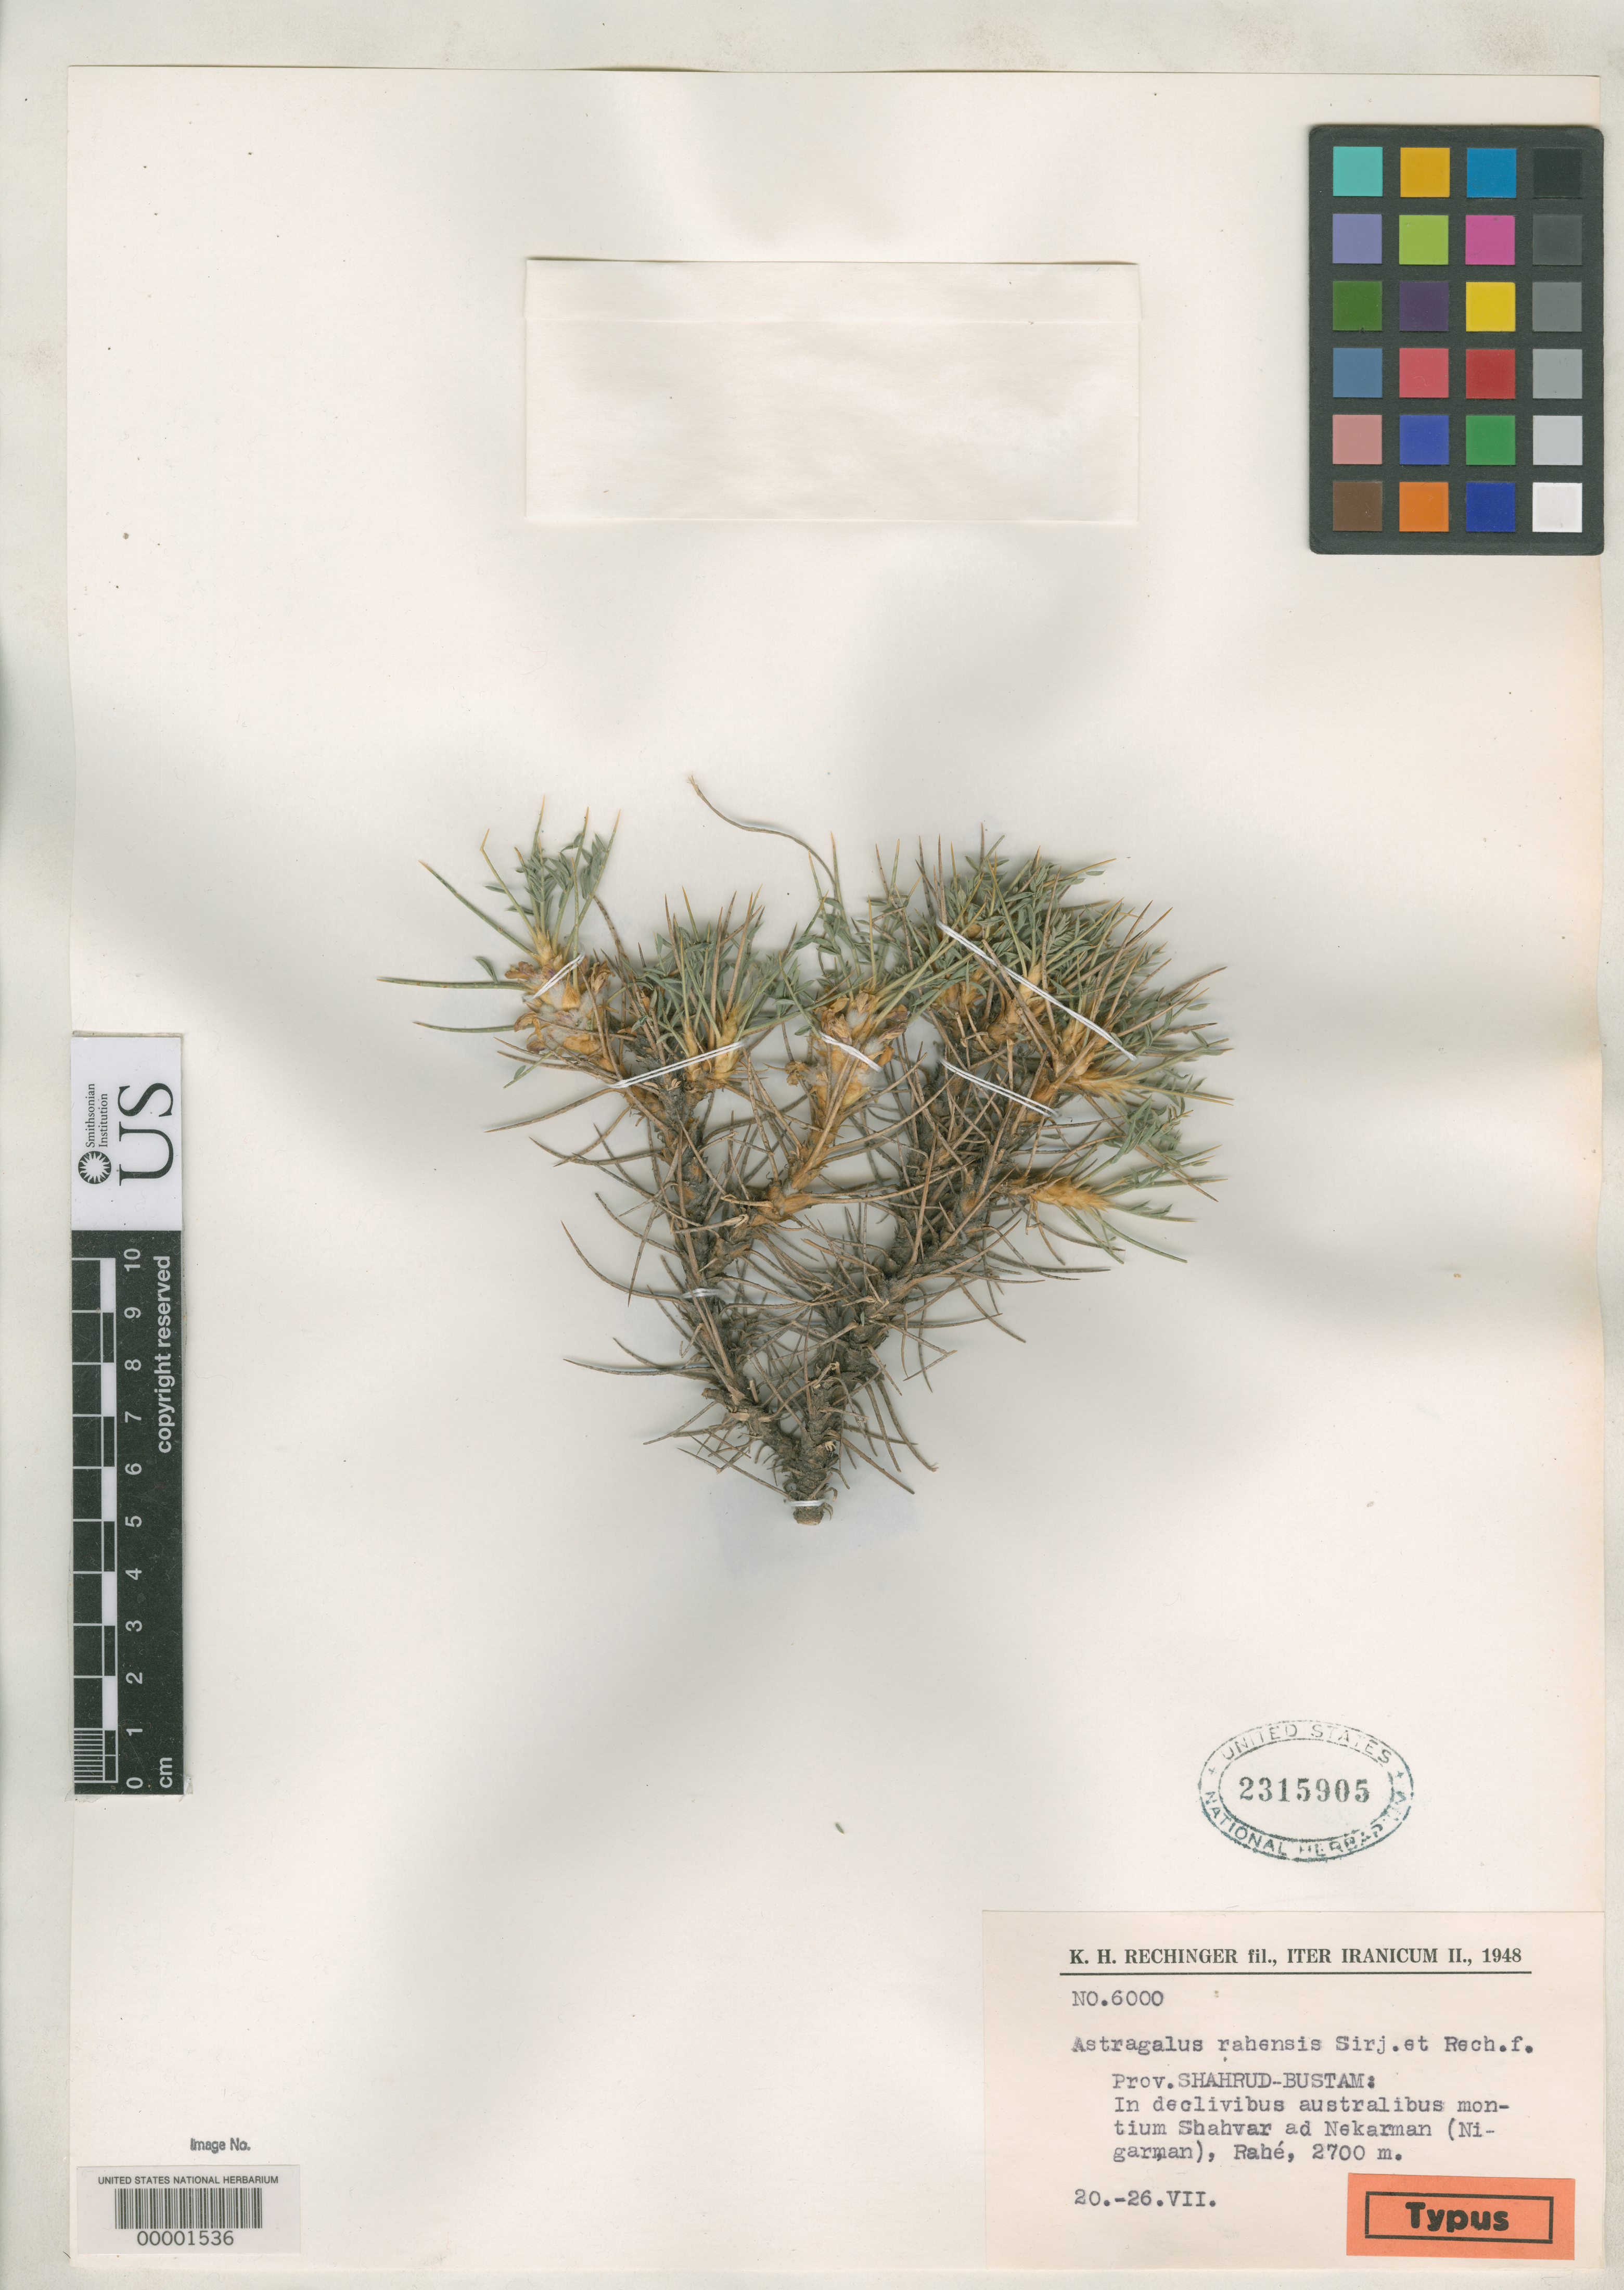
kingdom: Plantae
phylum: Tracheophyta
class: Magnoliopsida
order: Fabales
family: Fabaceae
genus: Astragalus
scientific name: Astragalus rahensis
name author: Širj. & Rech. f.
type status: Isotype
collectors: K. H. Rechinger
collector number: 6000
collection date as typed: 20 Jul 1948 to 26 Jul 1948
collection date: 1948-07-20/1948-07-26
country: Iran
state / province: Semnan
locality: Shah Rud (River), Bustam.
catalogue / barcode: US 2315905